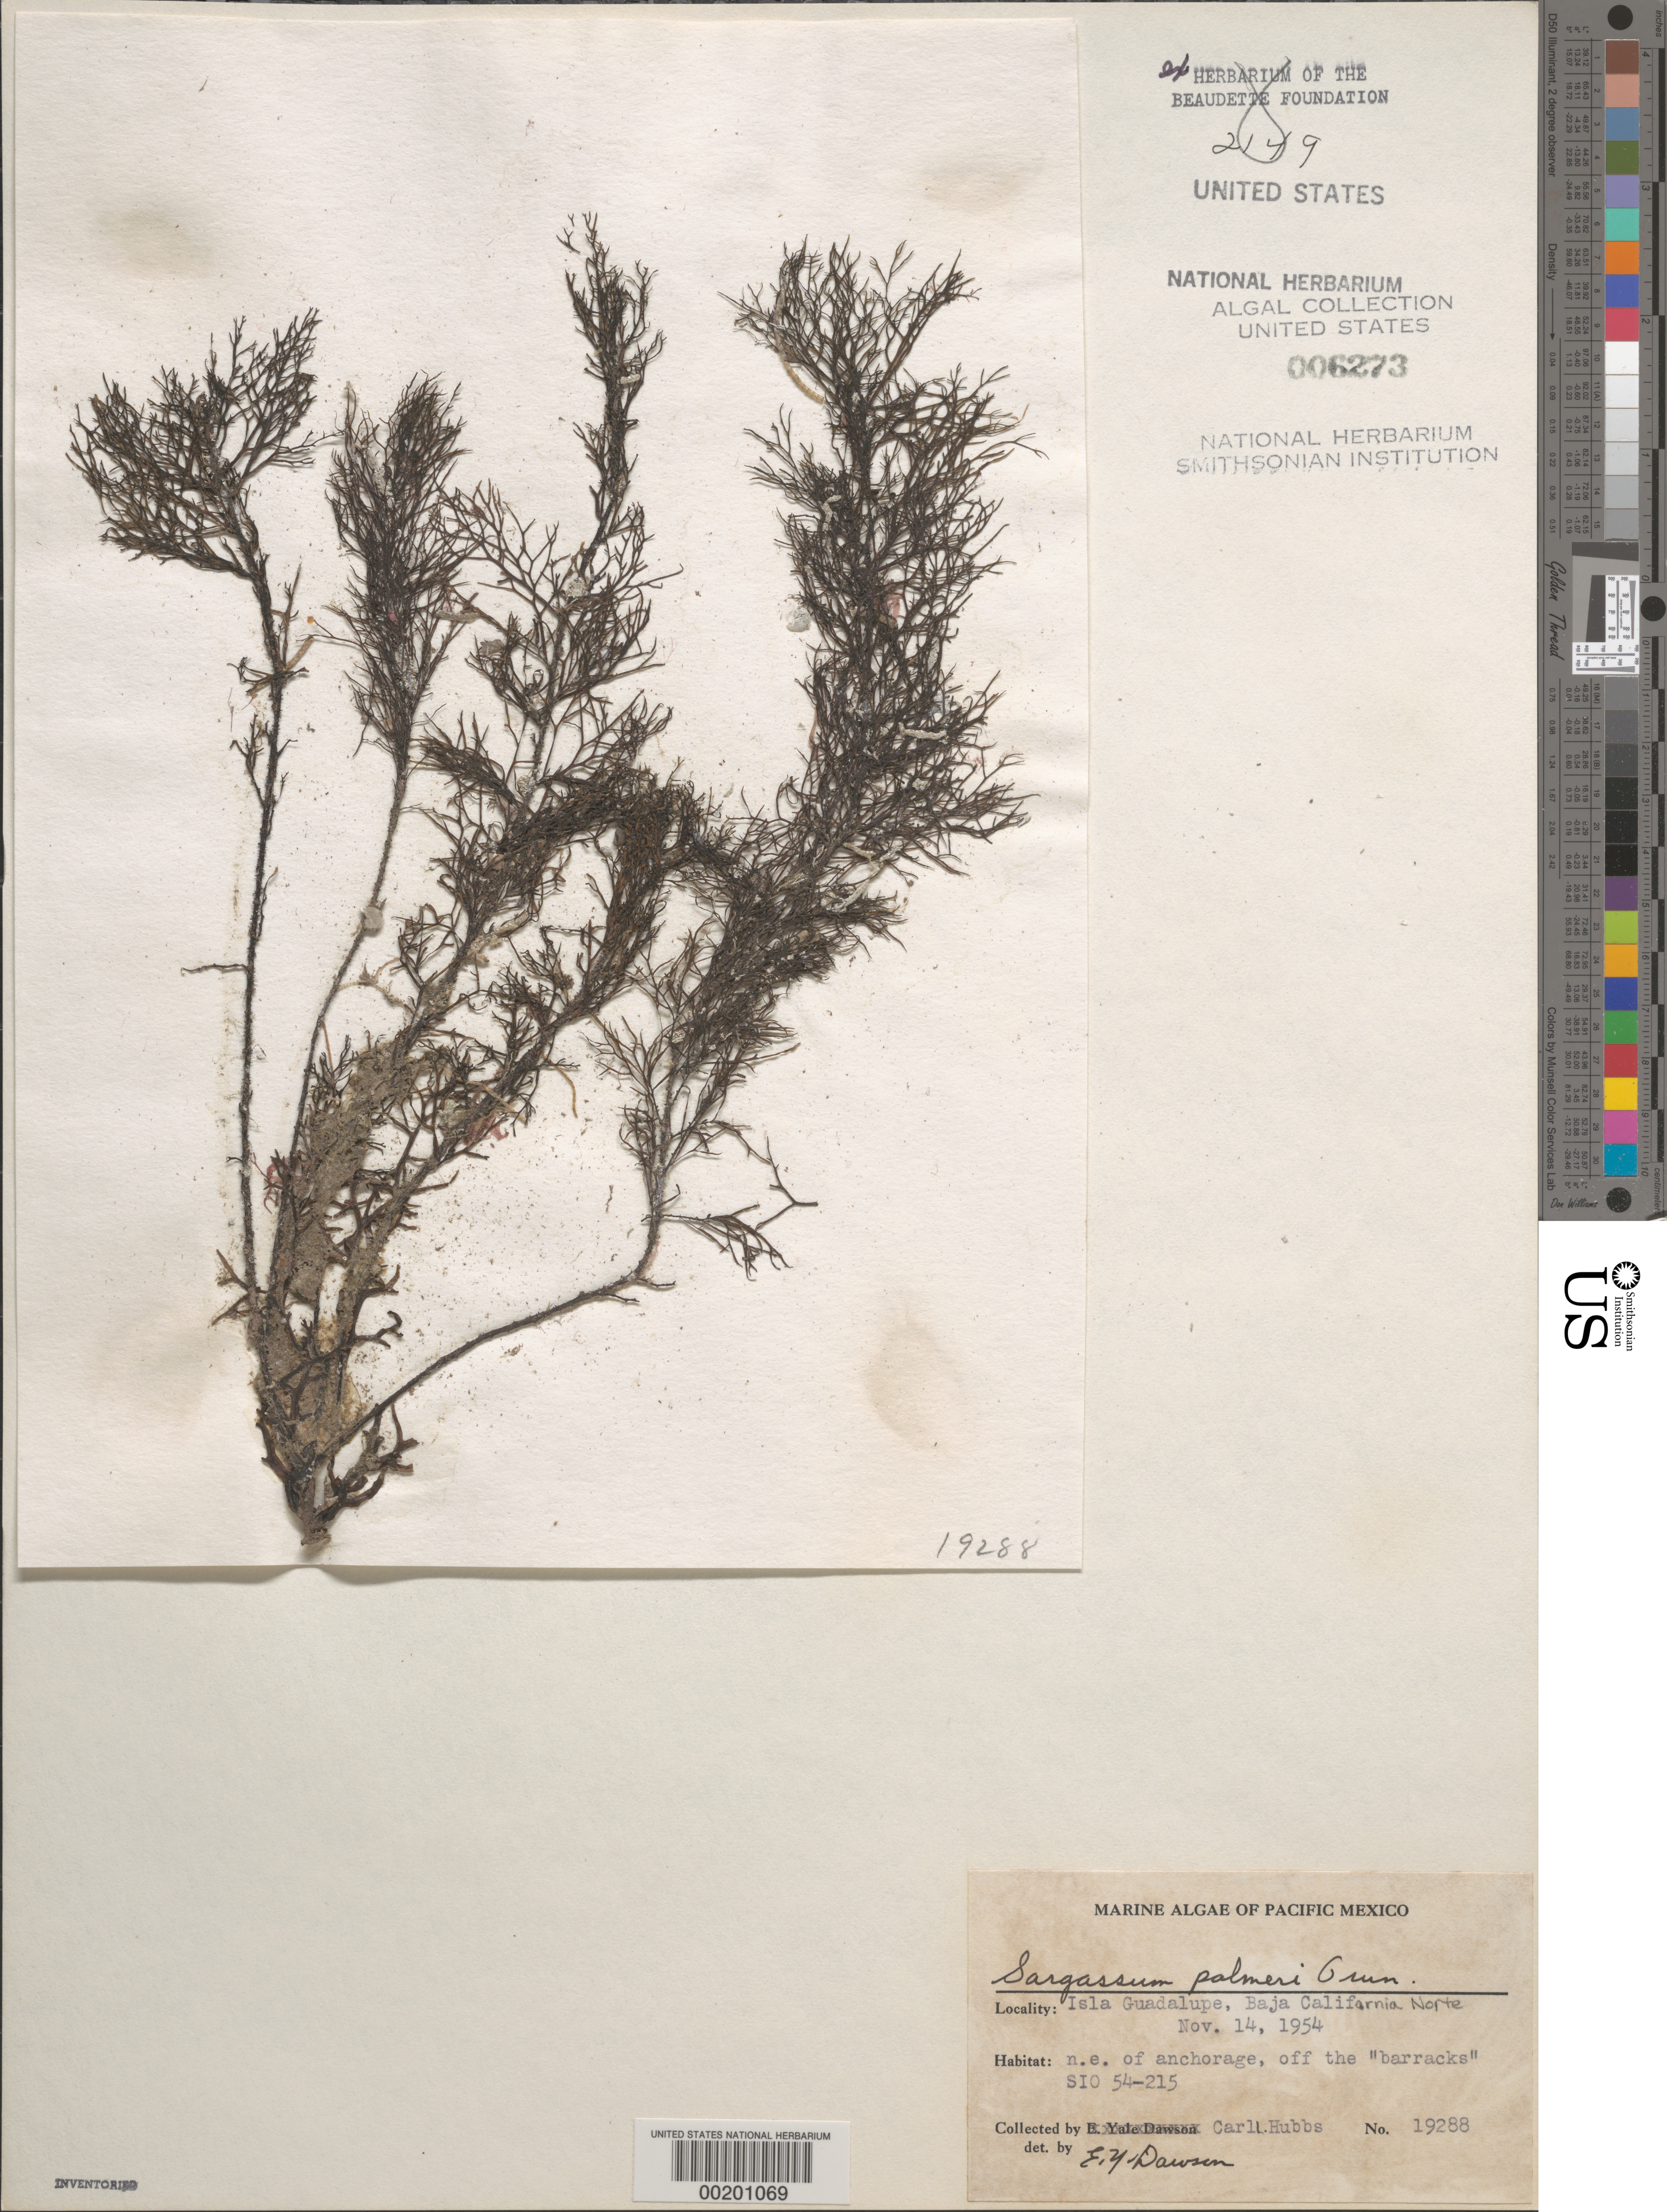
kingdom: Chromista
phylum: Ochrophyta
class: Phaeophyceae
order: Fucales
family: Sargassaceae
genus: Sargassum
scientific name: Sargassum palmeri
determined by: Dawson, E. Y.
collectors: C. Hubbs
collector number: EYD 19288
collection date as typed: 14 Nov 1954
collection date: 1954-11-14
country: Mexico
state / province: Baja California Norte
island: Isla Guadalupe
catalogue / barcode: US 6273